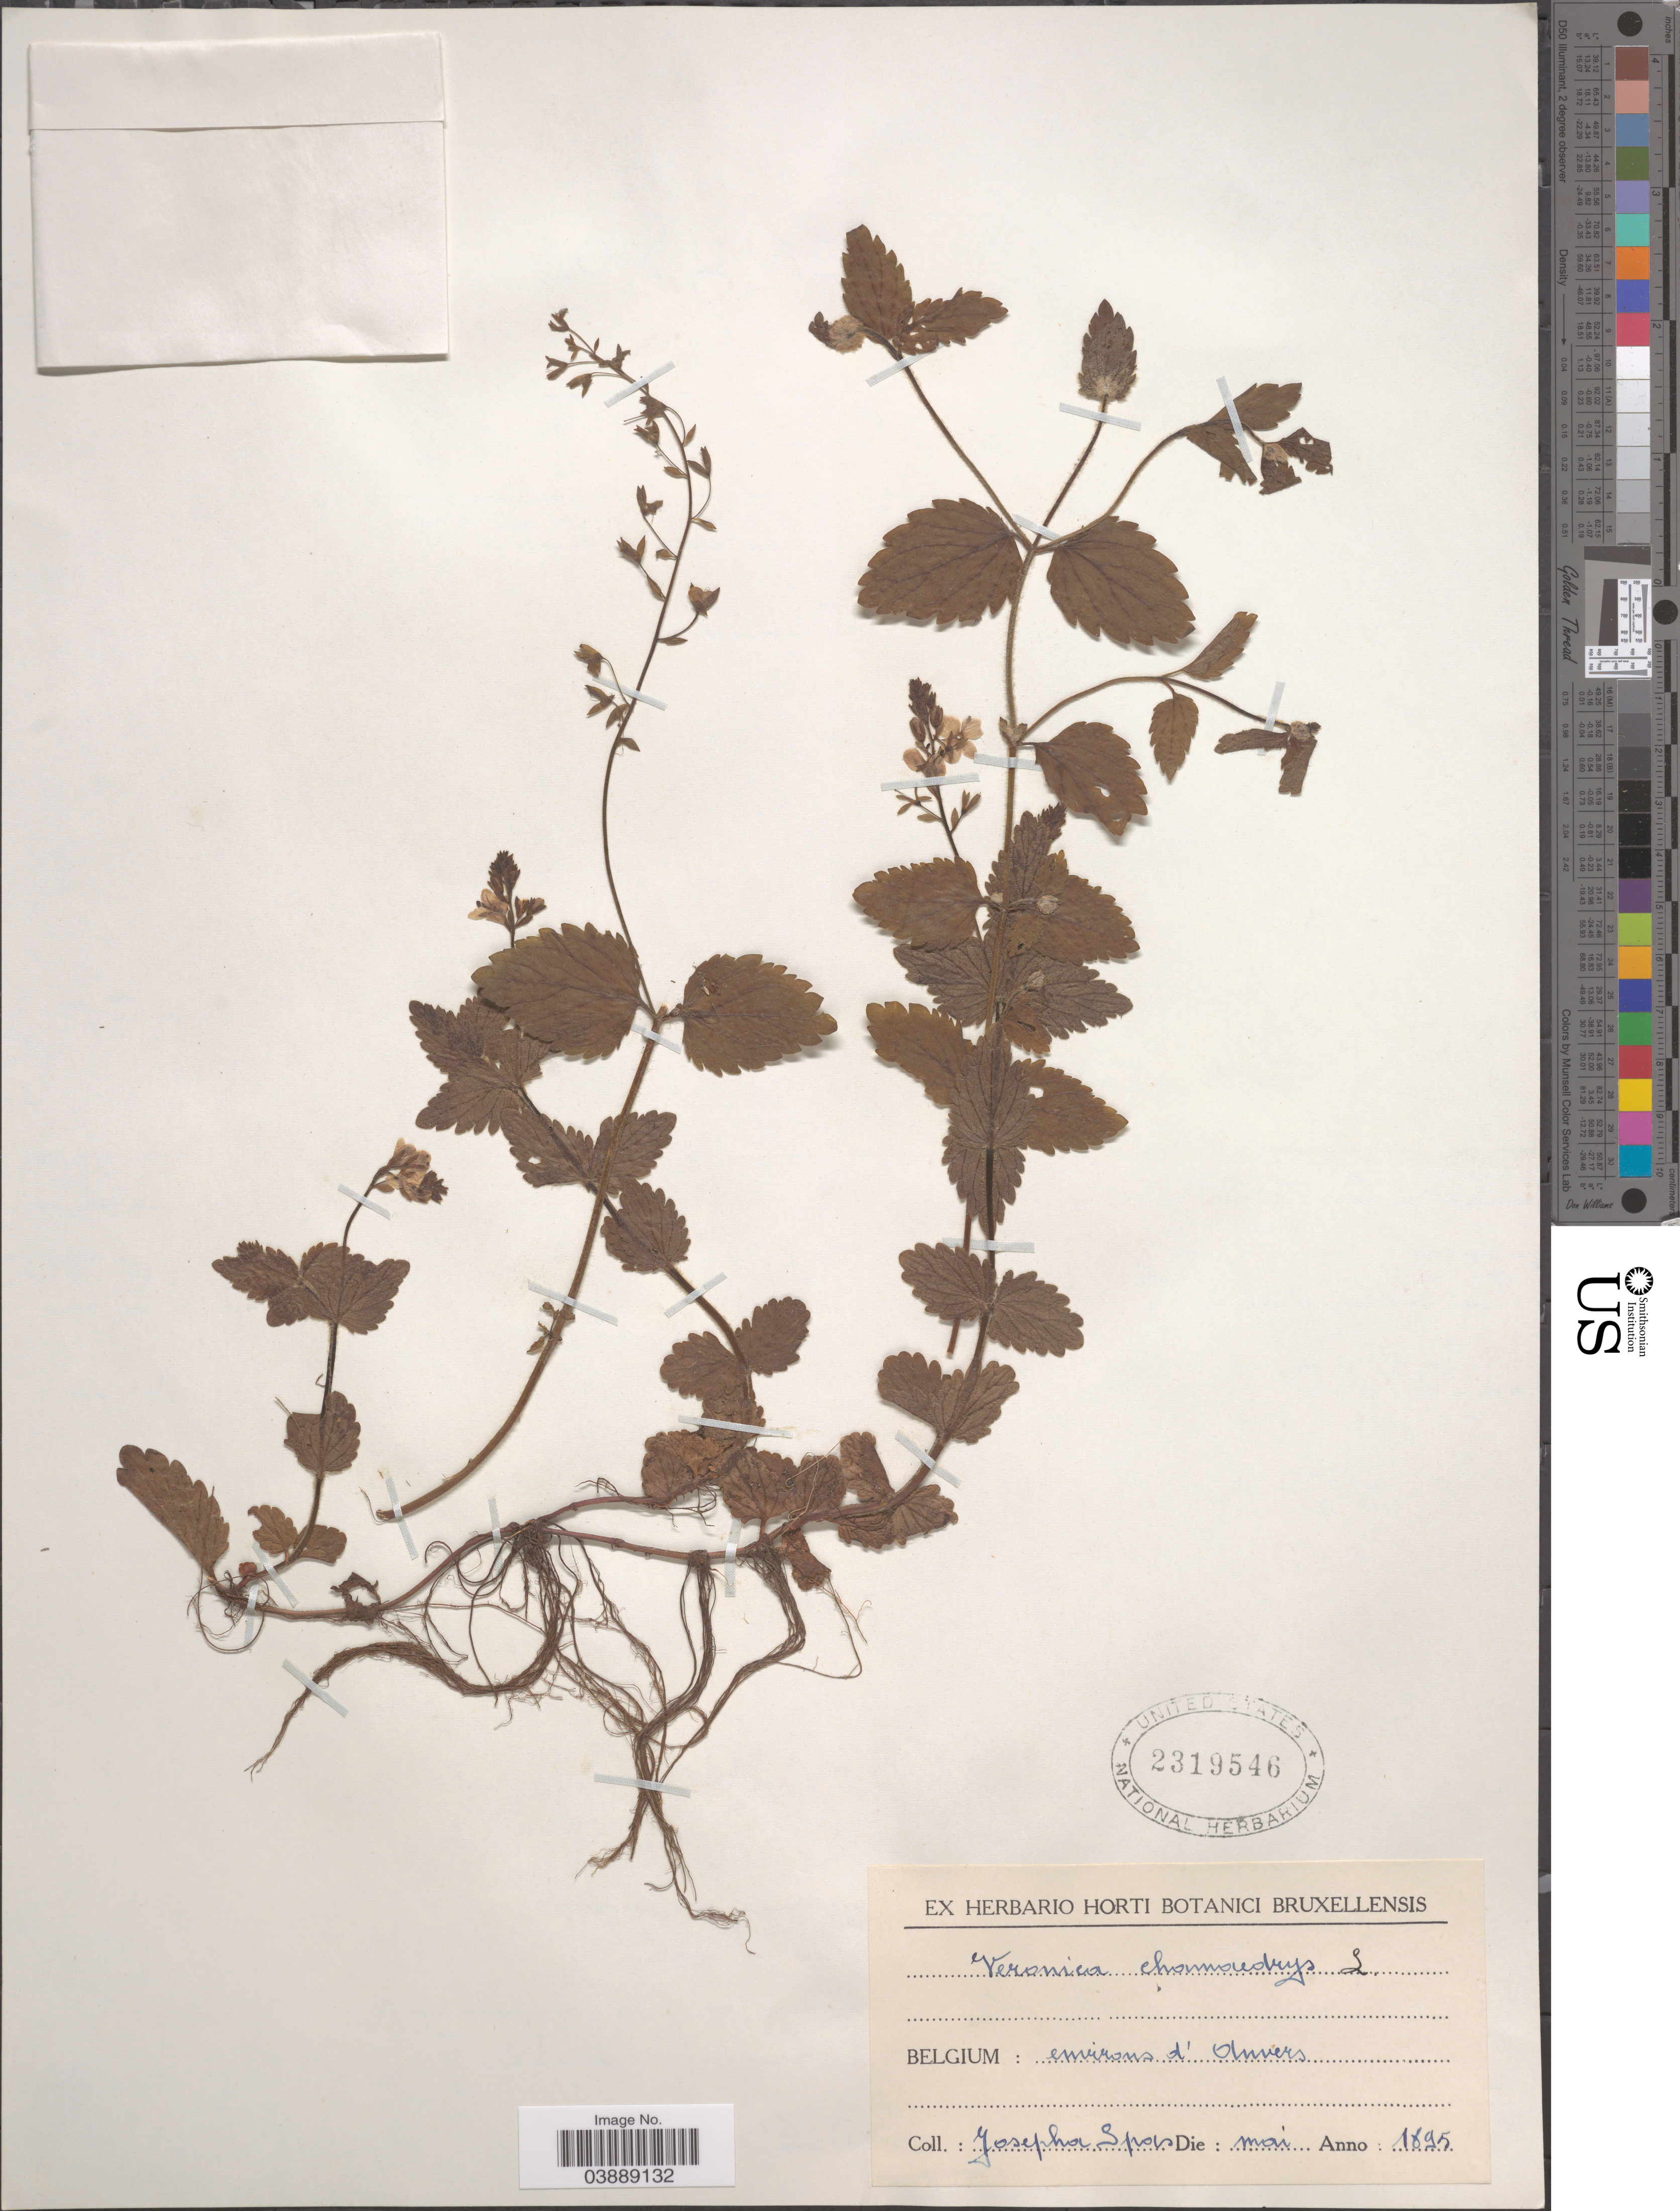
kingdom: Plantae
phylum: Tracheophyta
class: Magnoliopsida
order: Lamiales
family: Plantaginaceae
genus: Veronica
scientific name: Veronica chamaedrys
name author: L.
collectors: J. Spas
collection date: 1895-05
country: Belgium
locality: Environs d' Anvers.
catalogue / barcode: US 2319546